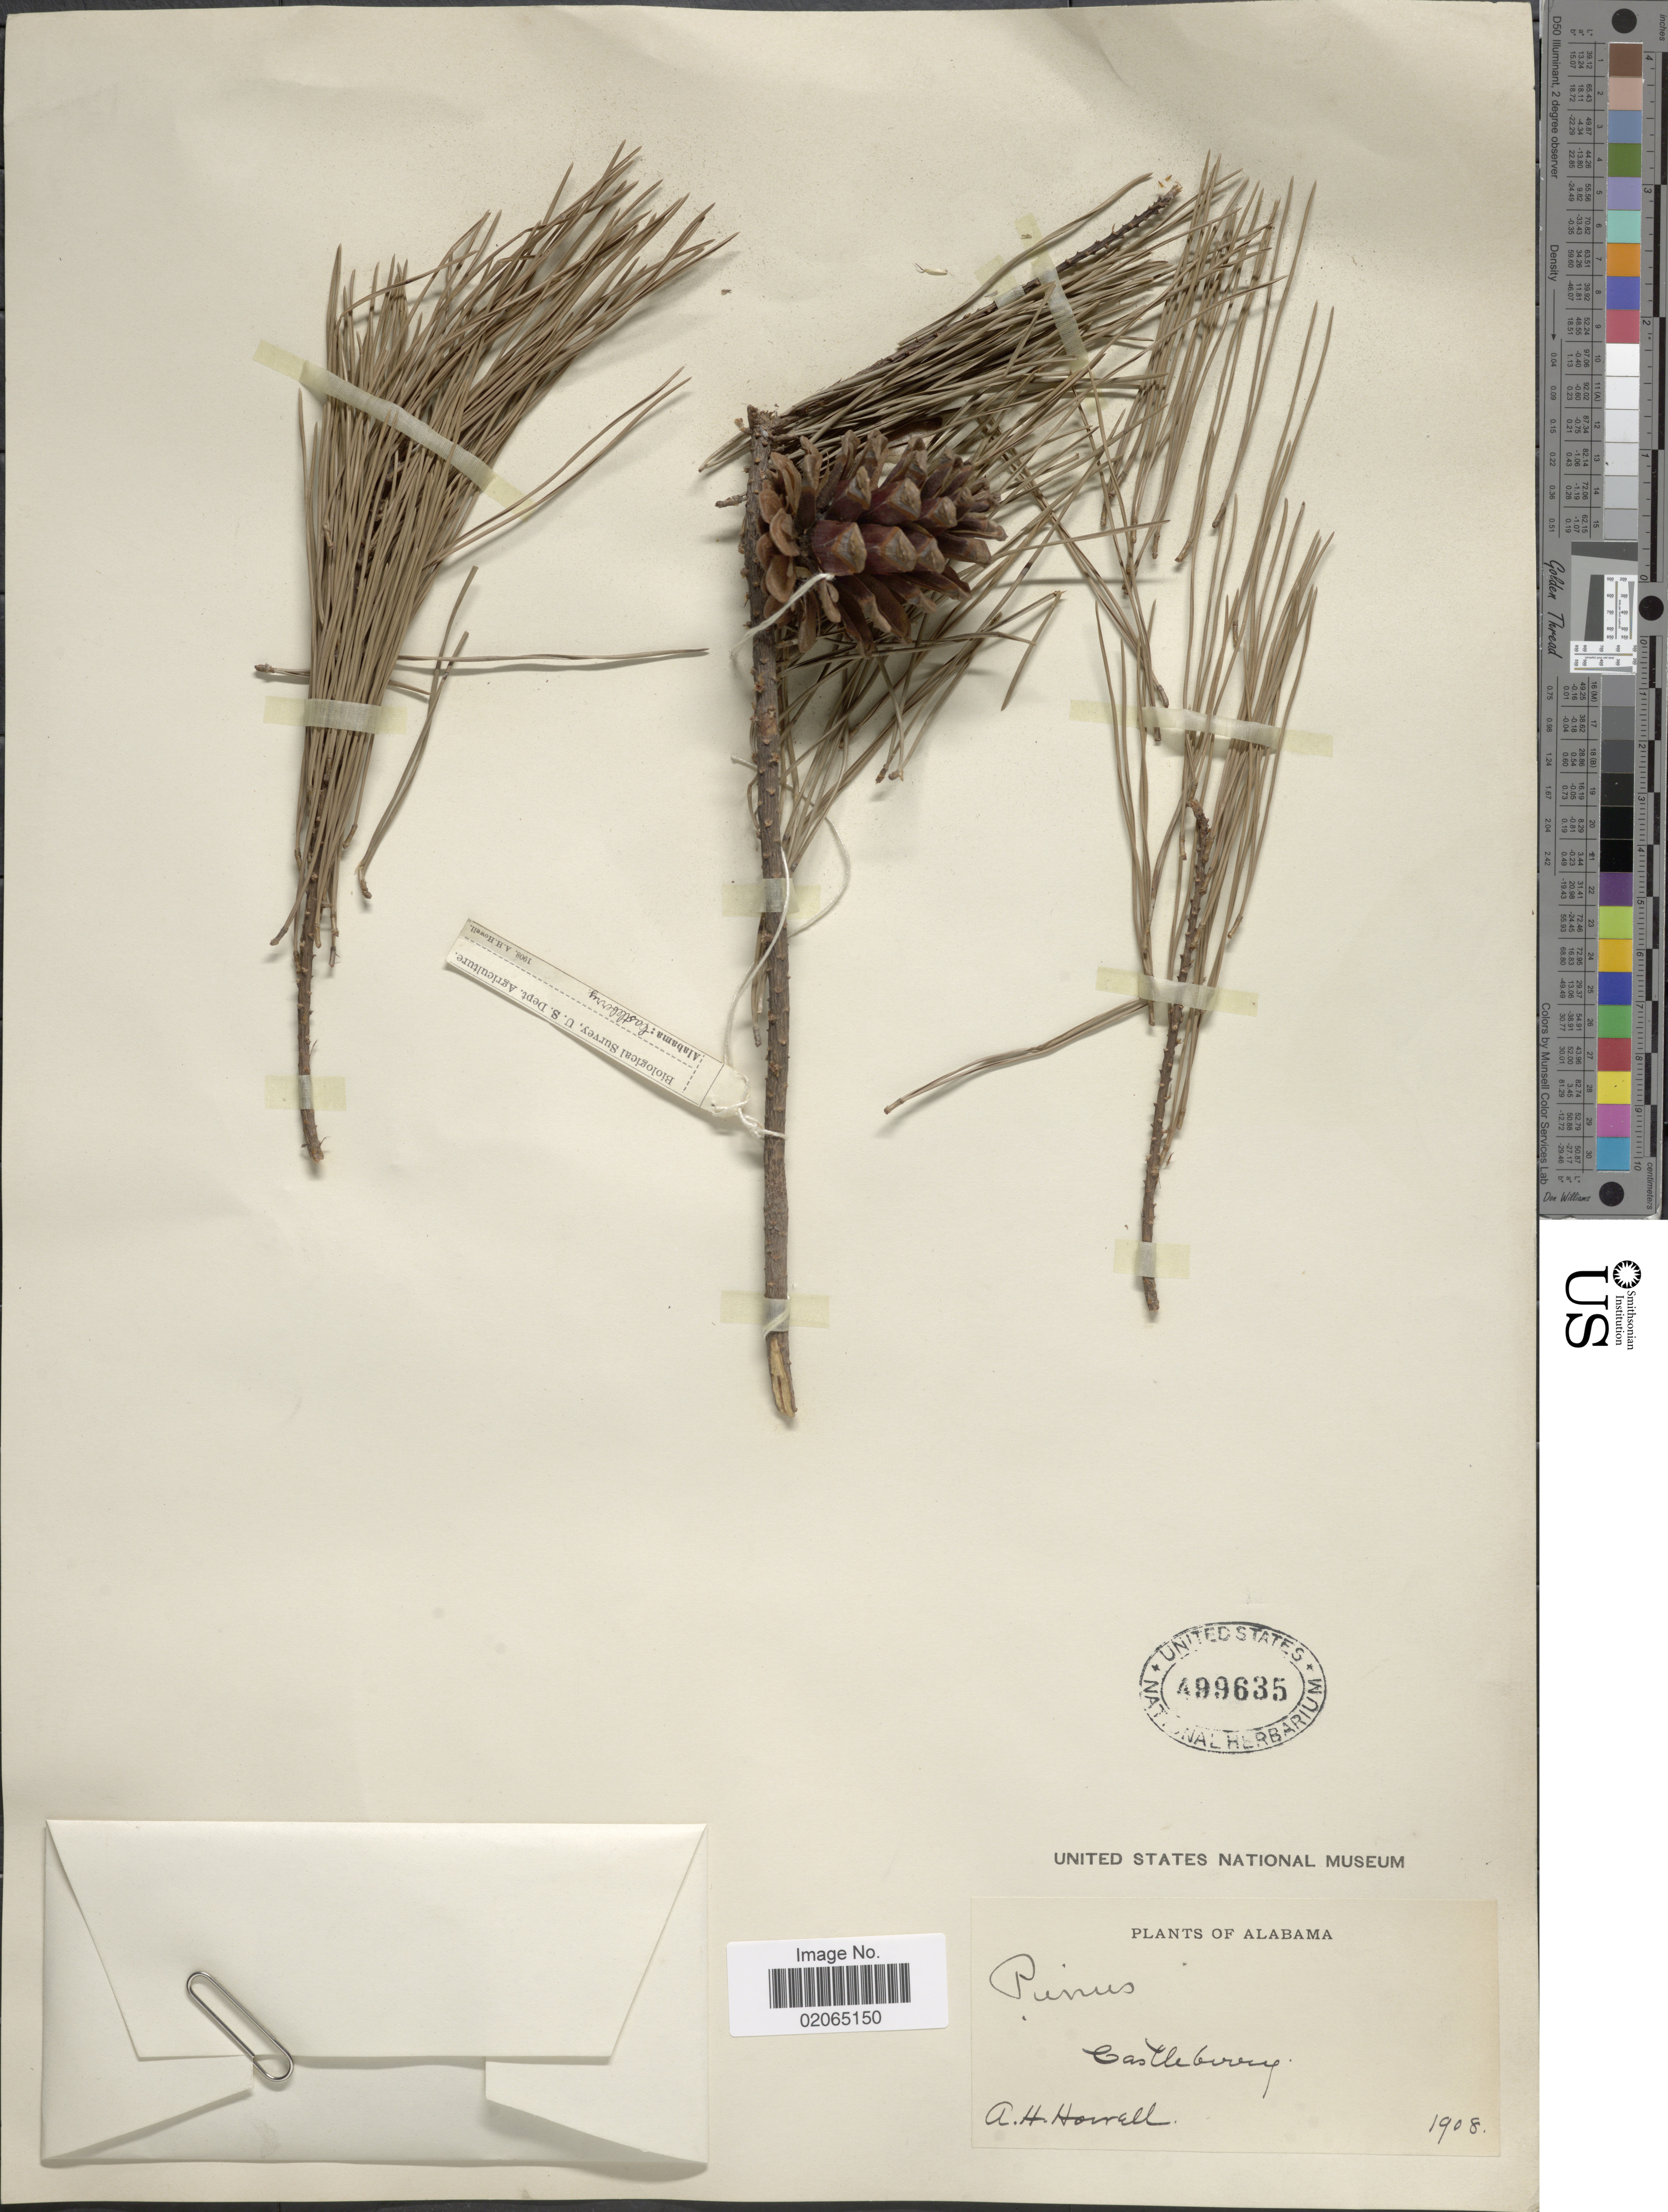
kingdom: Plantae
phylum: Tracheophyta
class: Pinopsida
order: Pinales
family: Pinaceae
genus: Pinus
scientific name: Pinus sp.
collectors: A. Howell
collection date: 1908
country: United States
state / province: Alabama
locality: Castleberry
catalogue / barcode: US 499635